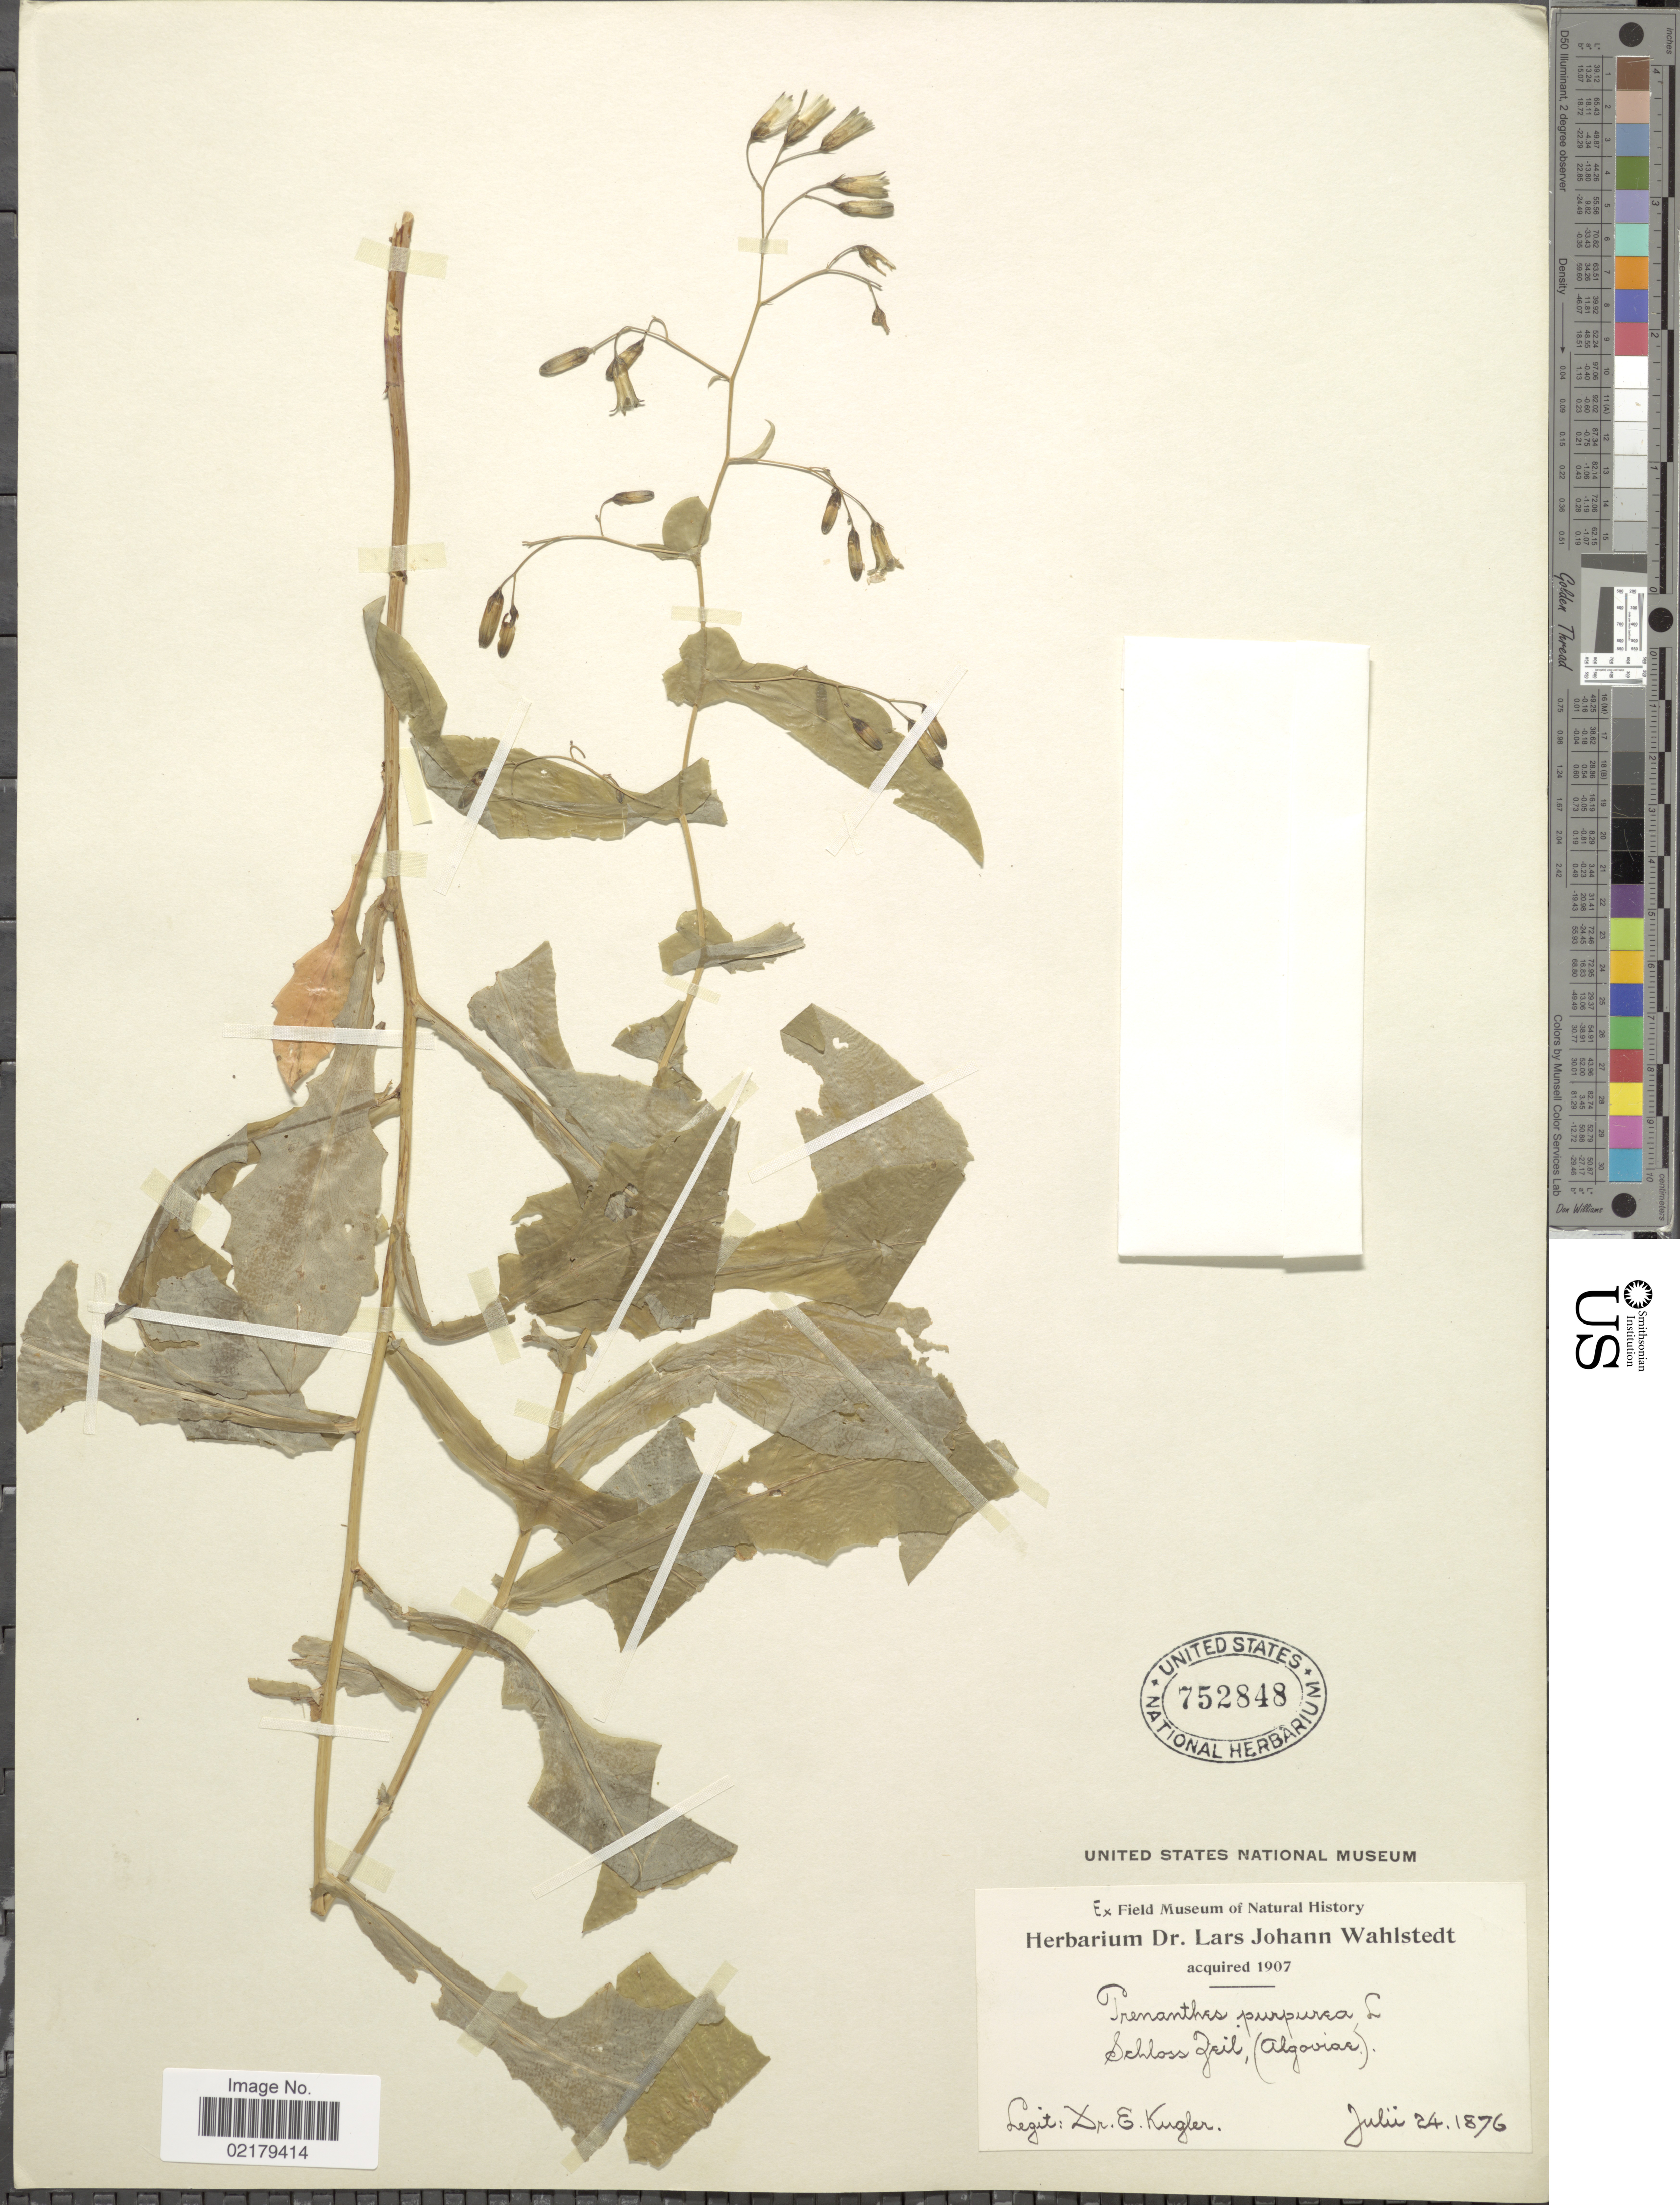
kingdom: Plantae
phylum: Tracheophyta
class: Magnoliopsida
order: Asterales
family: Asteraceae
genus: Prenanthes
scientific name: Prenanthes purpurea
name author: L.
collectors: E. Kugler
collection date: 1876-07-24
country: Germany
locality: Schloss Zeil, (Algoviae)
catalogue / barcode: US 752848